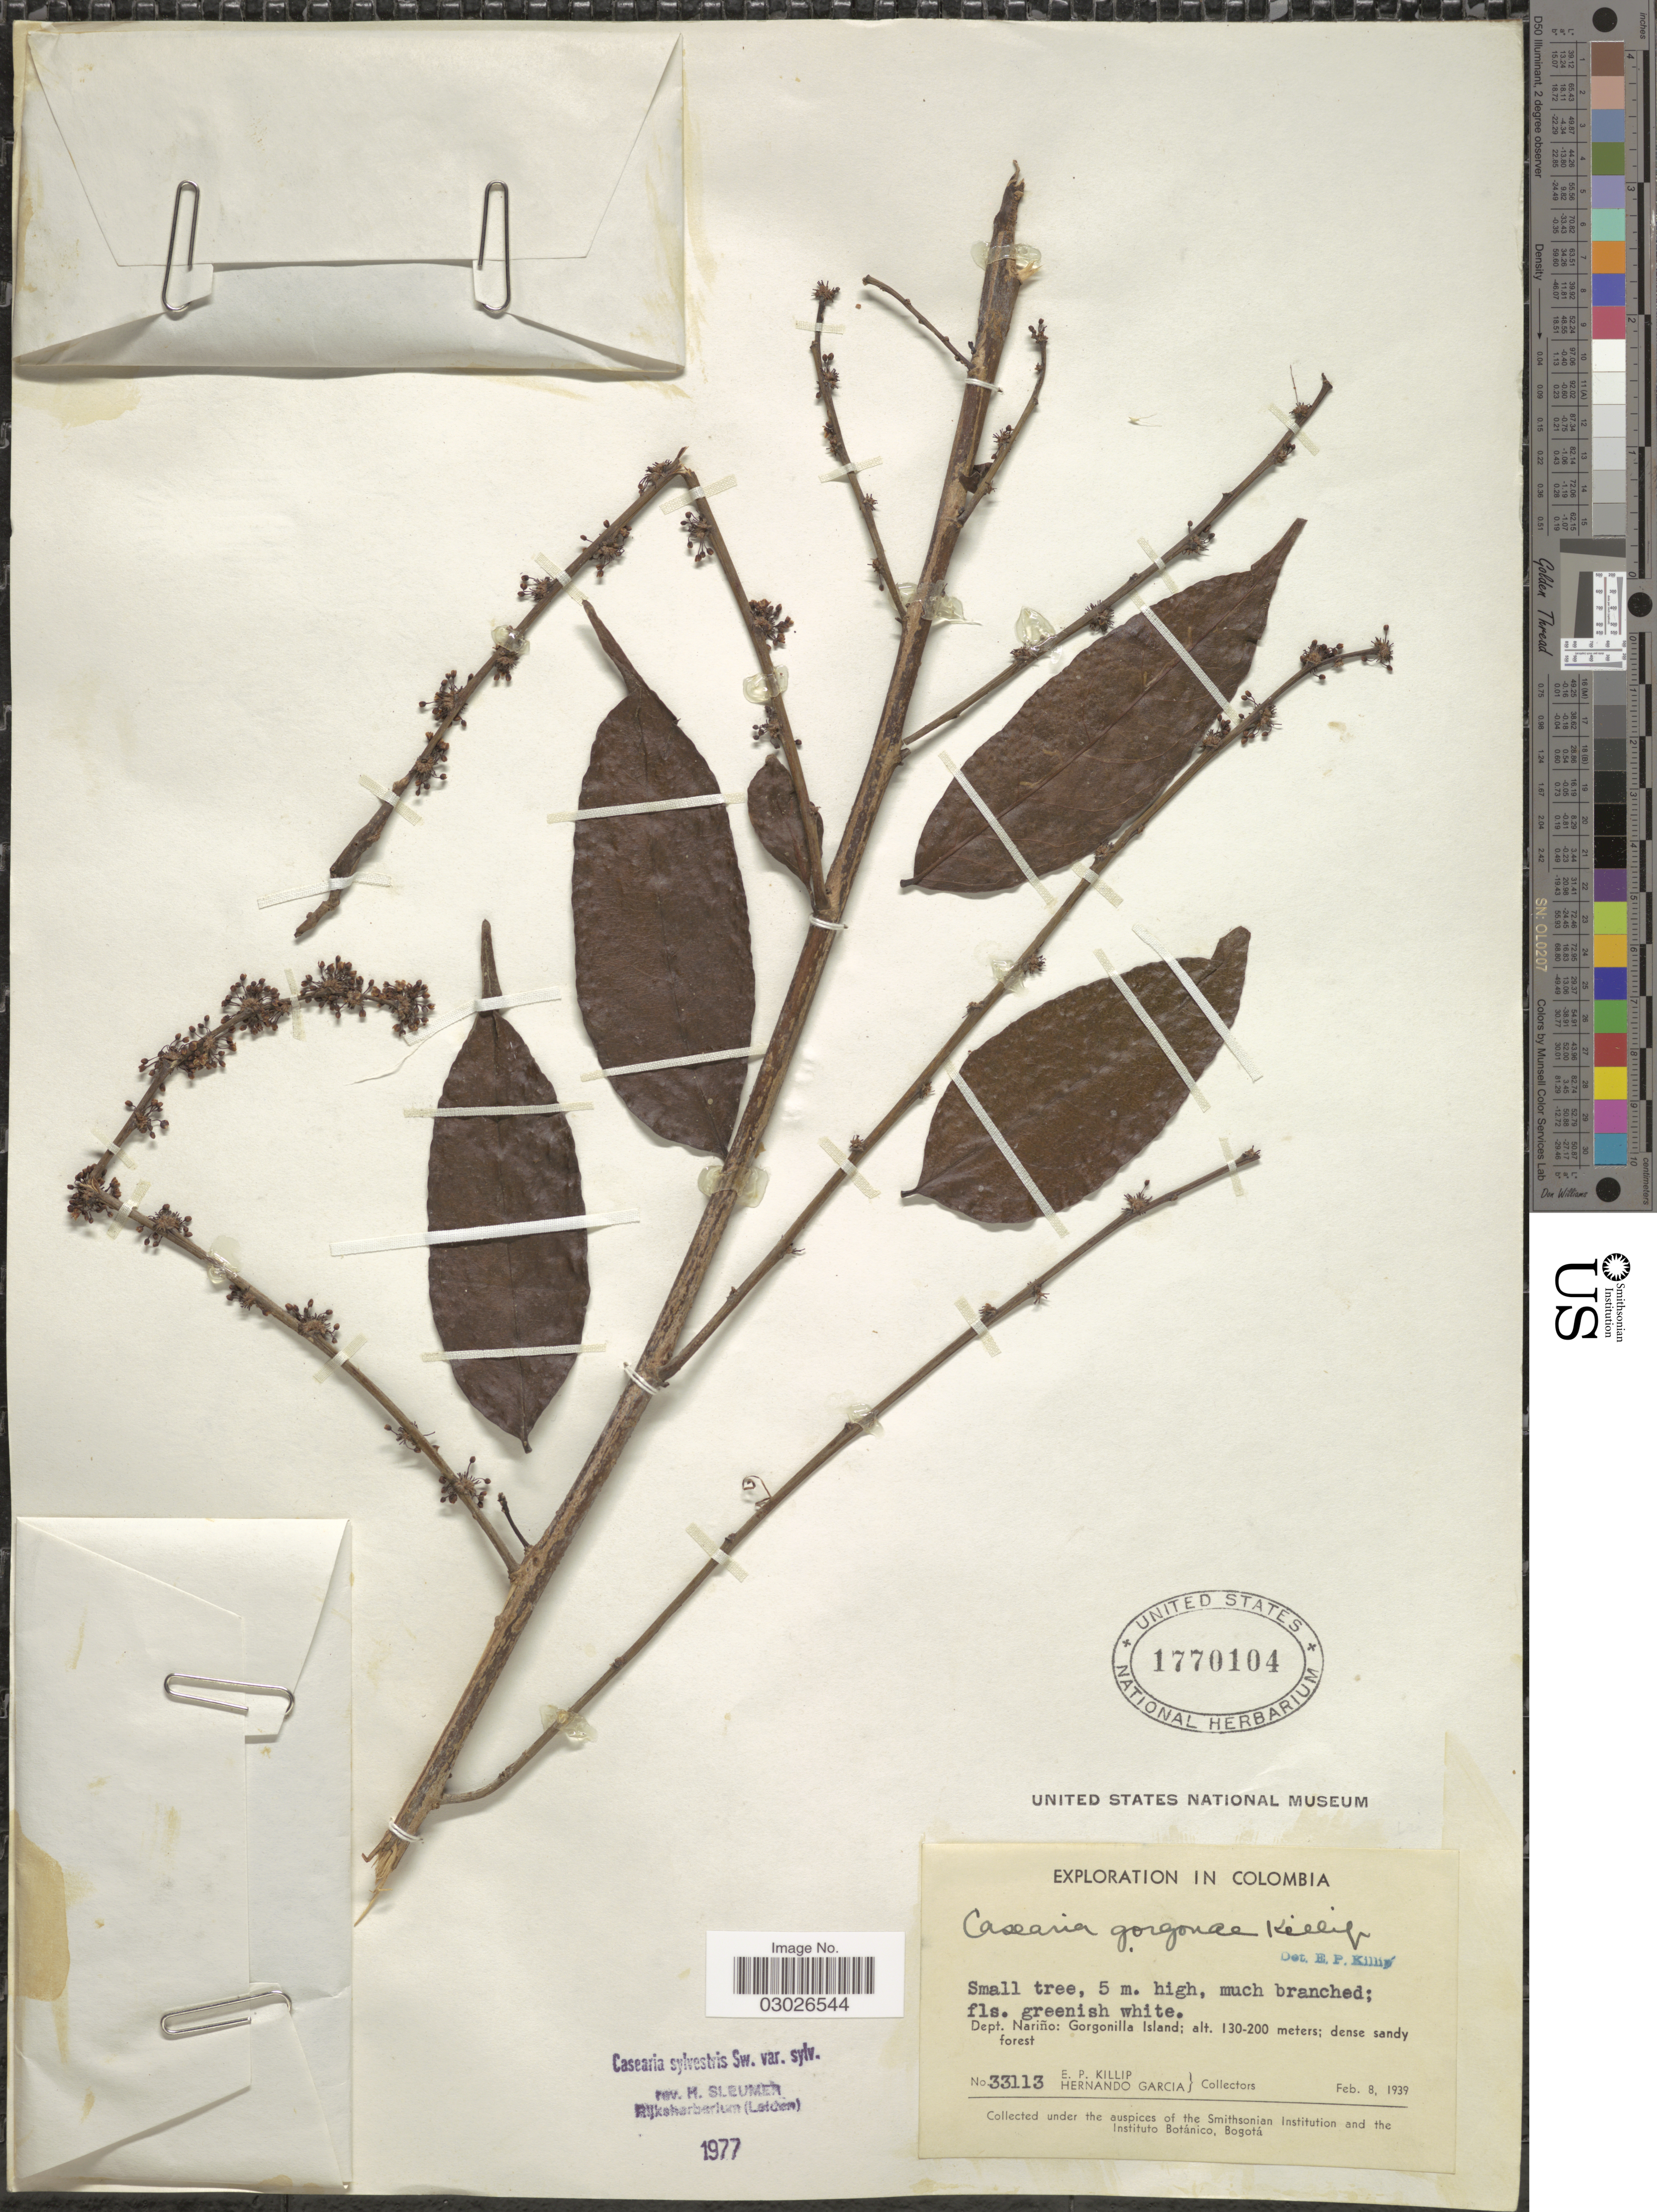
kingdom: Plantae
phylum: Tracheophyta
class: Magnoliopsida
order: Malpighiales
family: Salicaceae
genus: Casearia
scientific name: Casearia sylvestris var. sylvestris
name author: Sw.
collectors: E. P. Killip & H. Garcia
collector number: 33113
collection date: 1939-02-08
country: Colombia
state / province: Nariño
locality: Dept. Nariño: Gorgonilla Island.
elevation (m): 130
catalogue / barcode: US 1770104